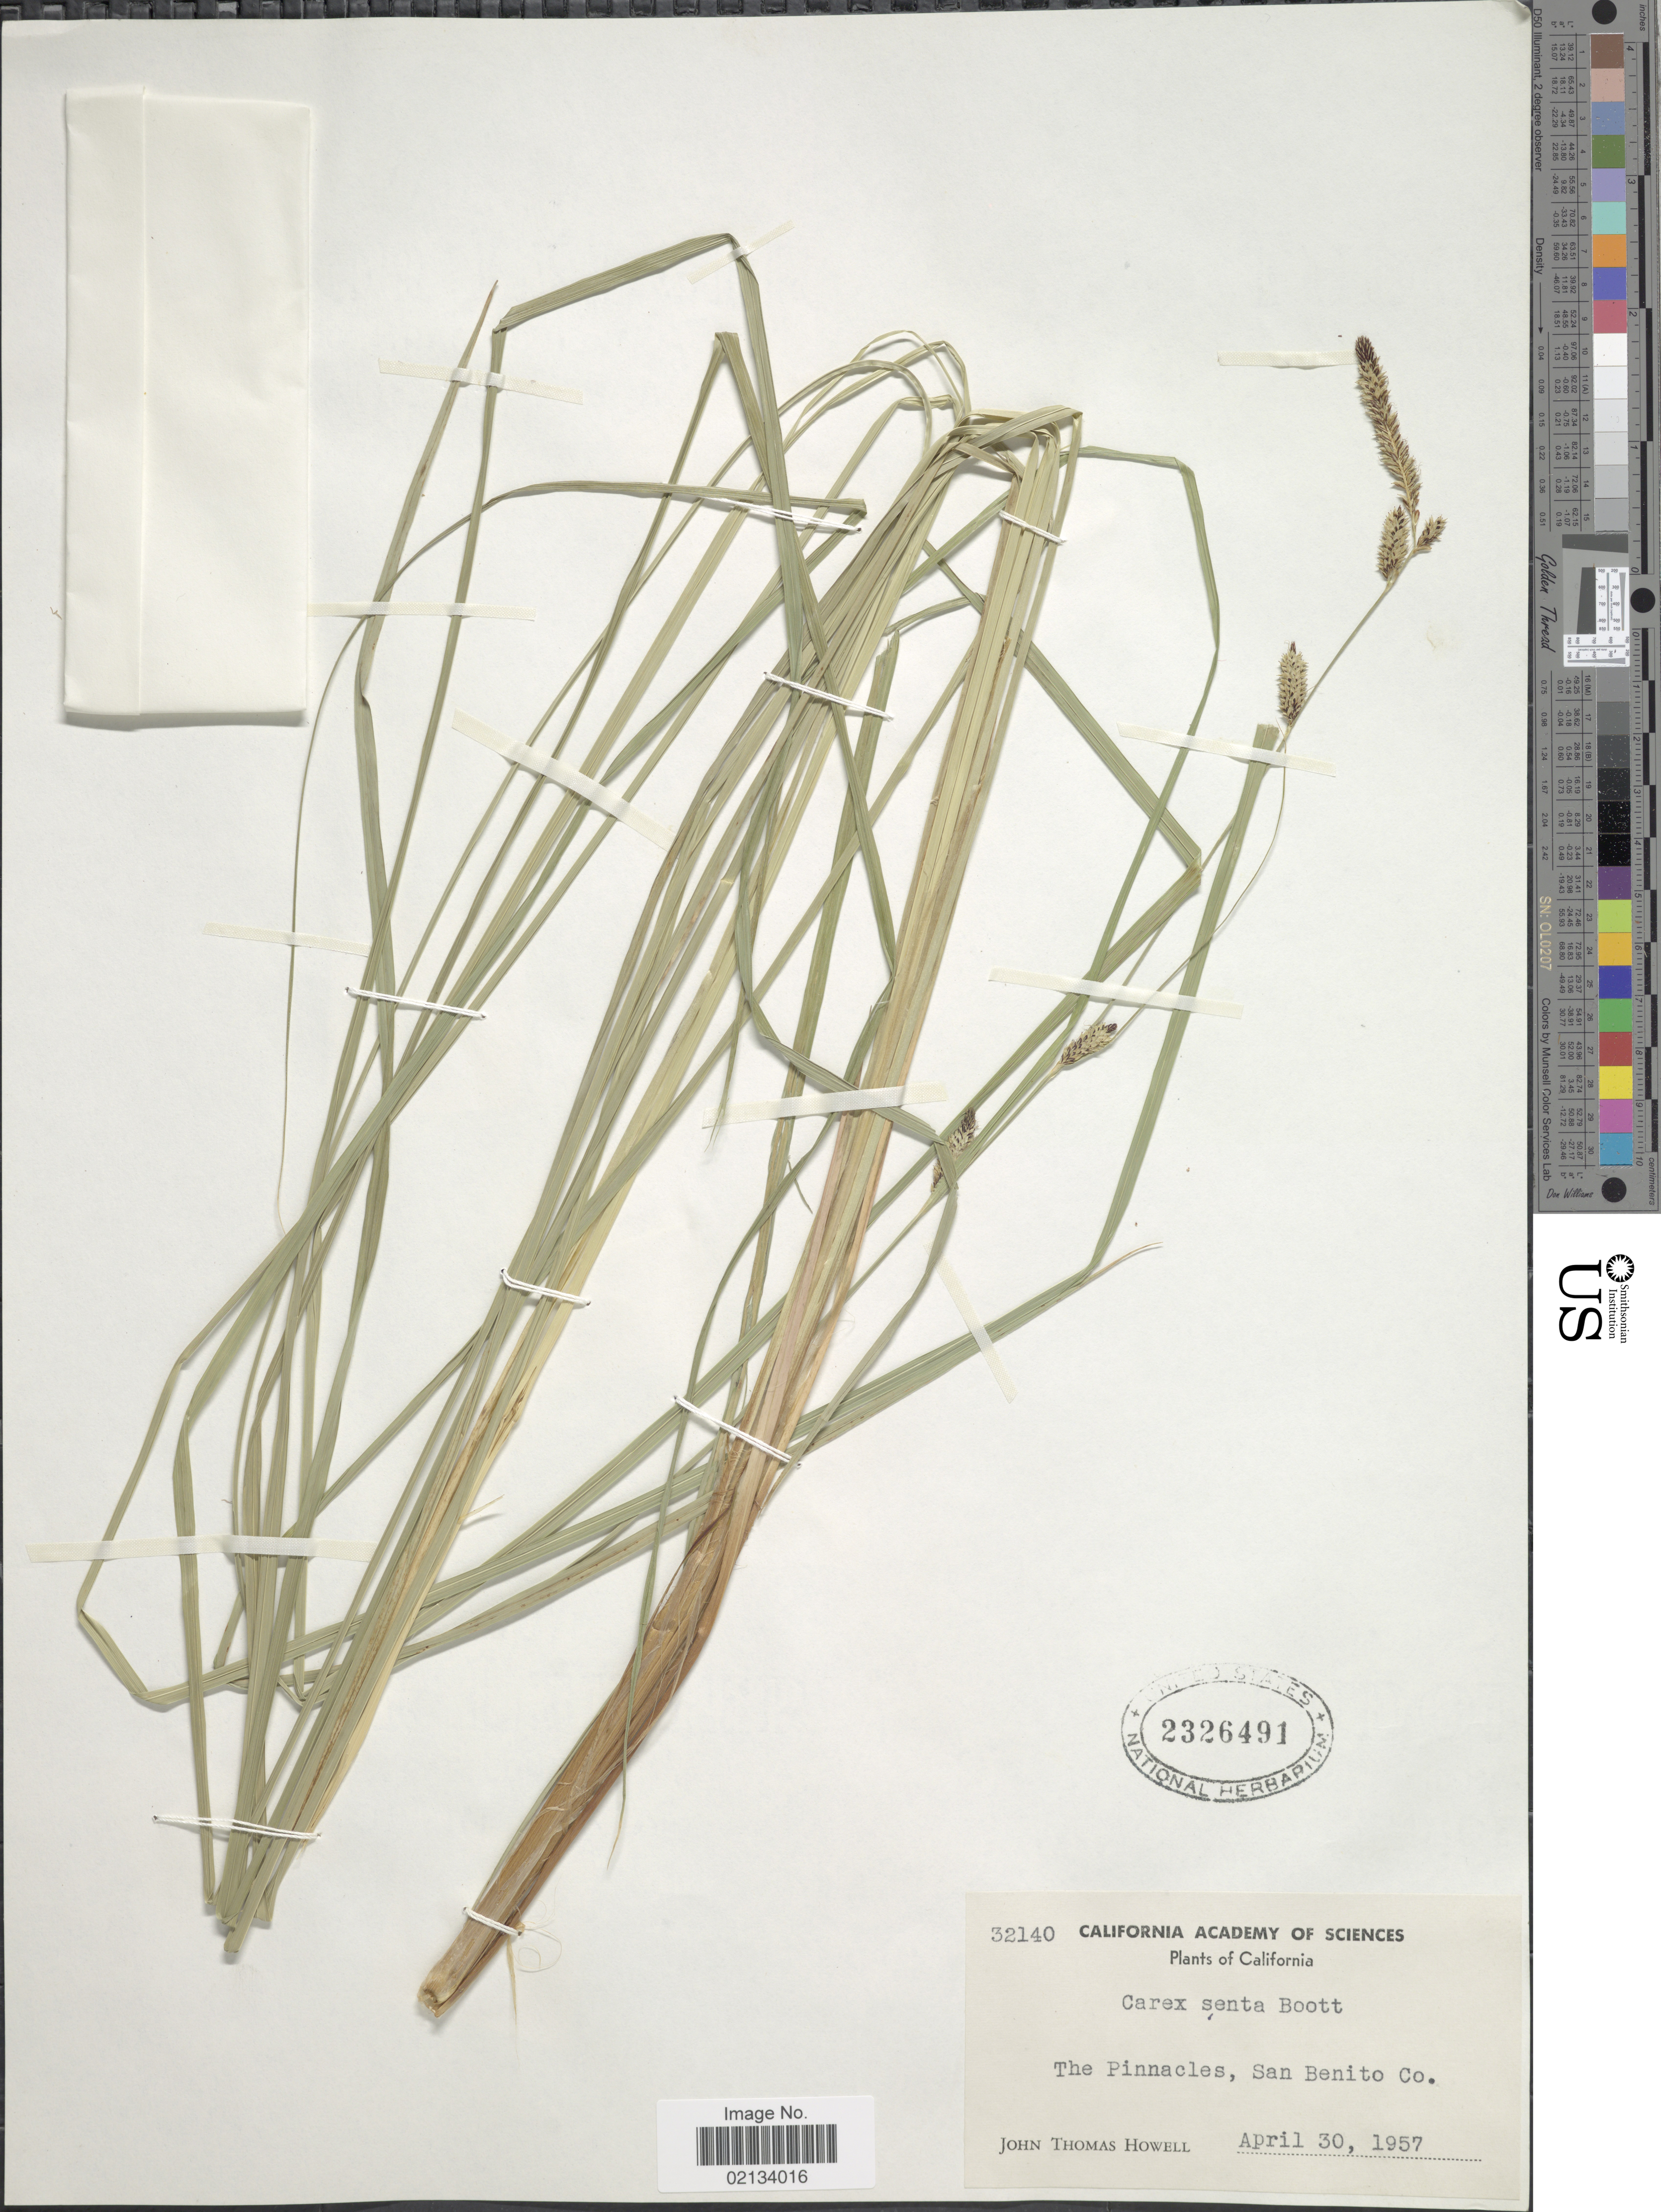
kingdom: Plantae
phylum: Tracheophyta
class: Liliopsida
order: Poales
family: Cyperaceae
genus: Carex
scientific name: Carex senta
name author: Boott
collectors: J. T. Howell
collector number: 32140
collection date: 1957-04-30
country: United States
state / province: California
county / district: San Benito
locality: The Pinnacles, San Benito Co.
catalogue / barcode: US 2326491